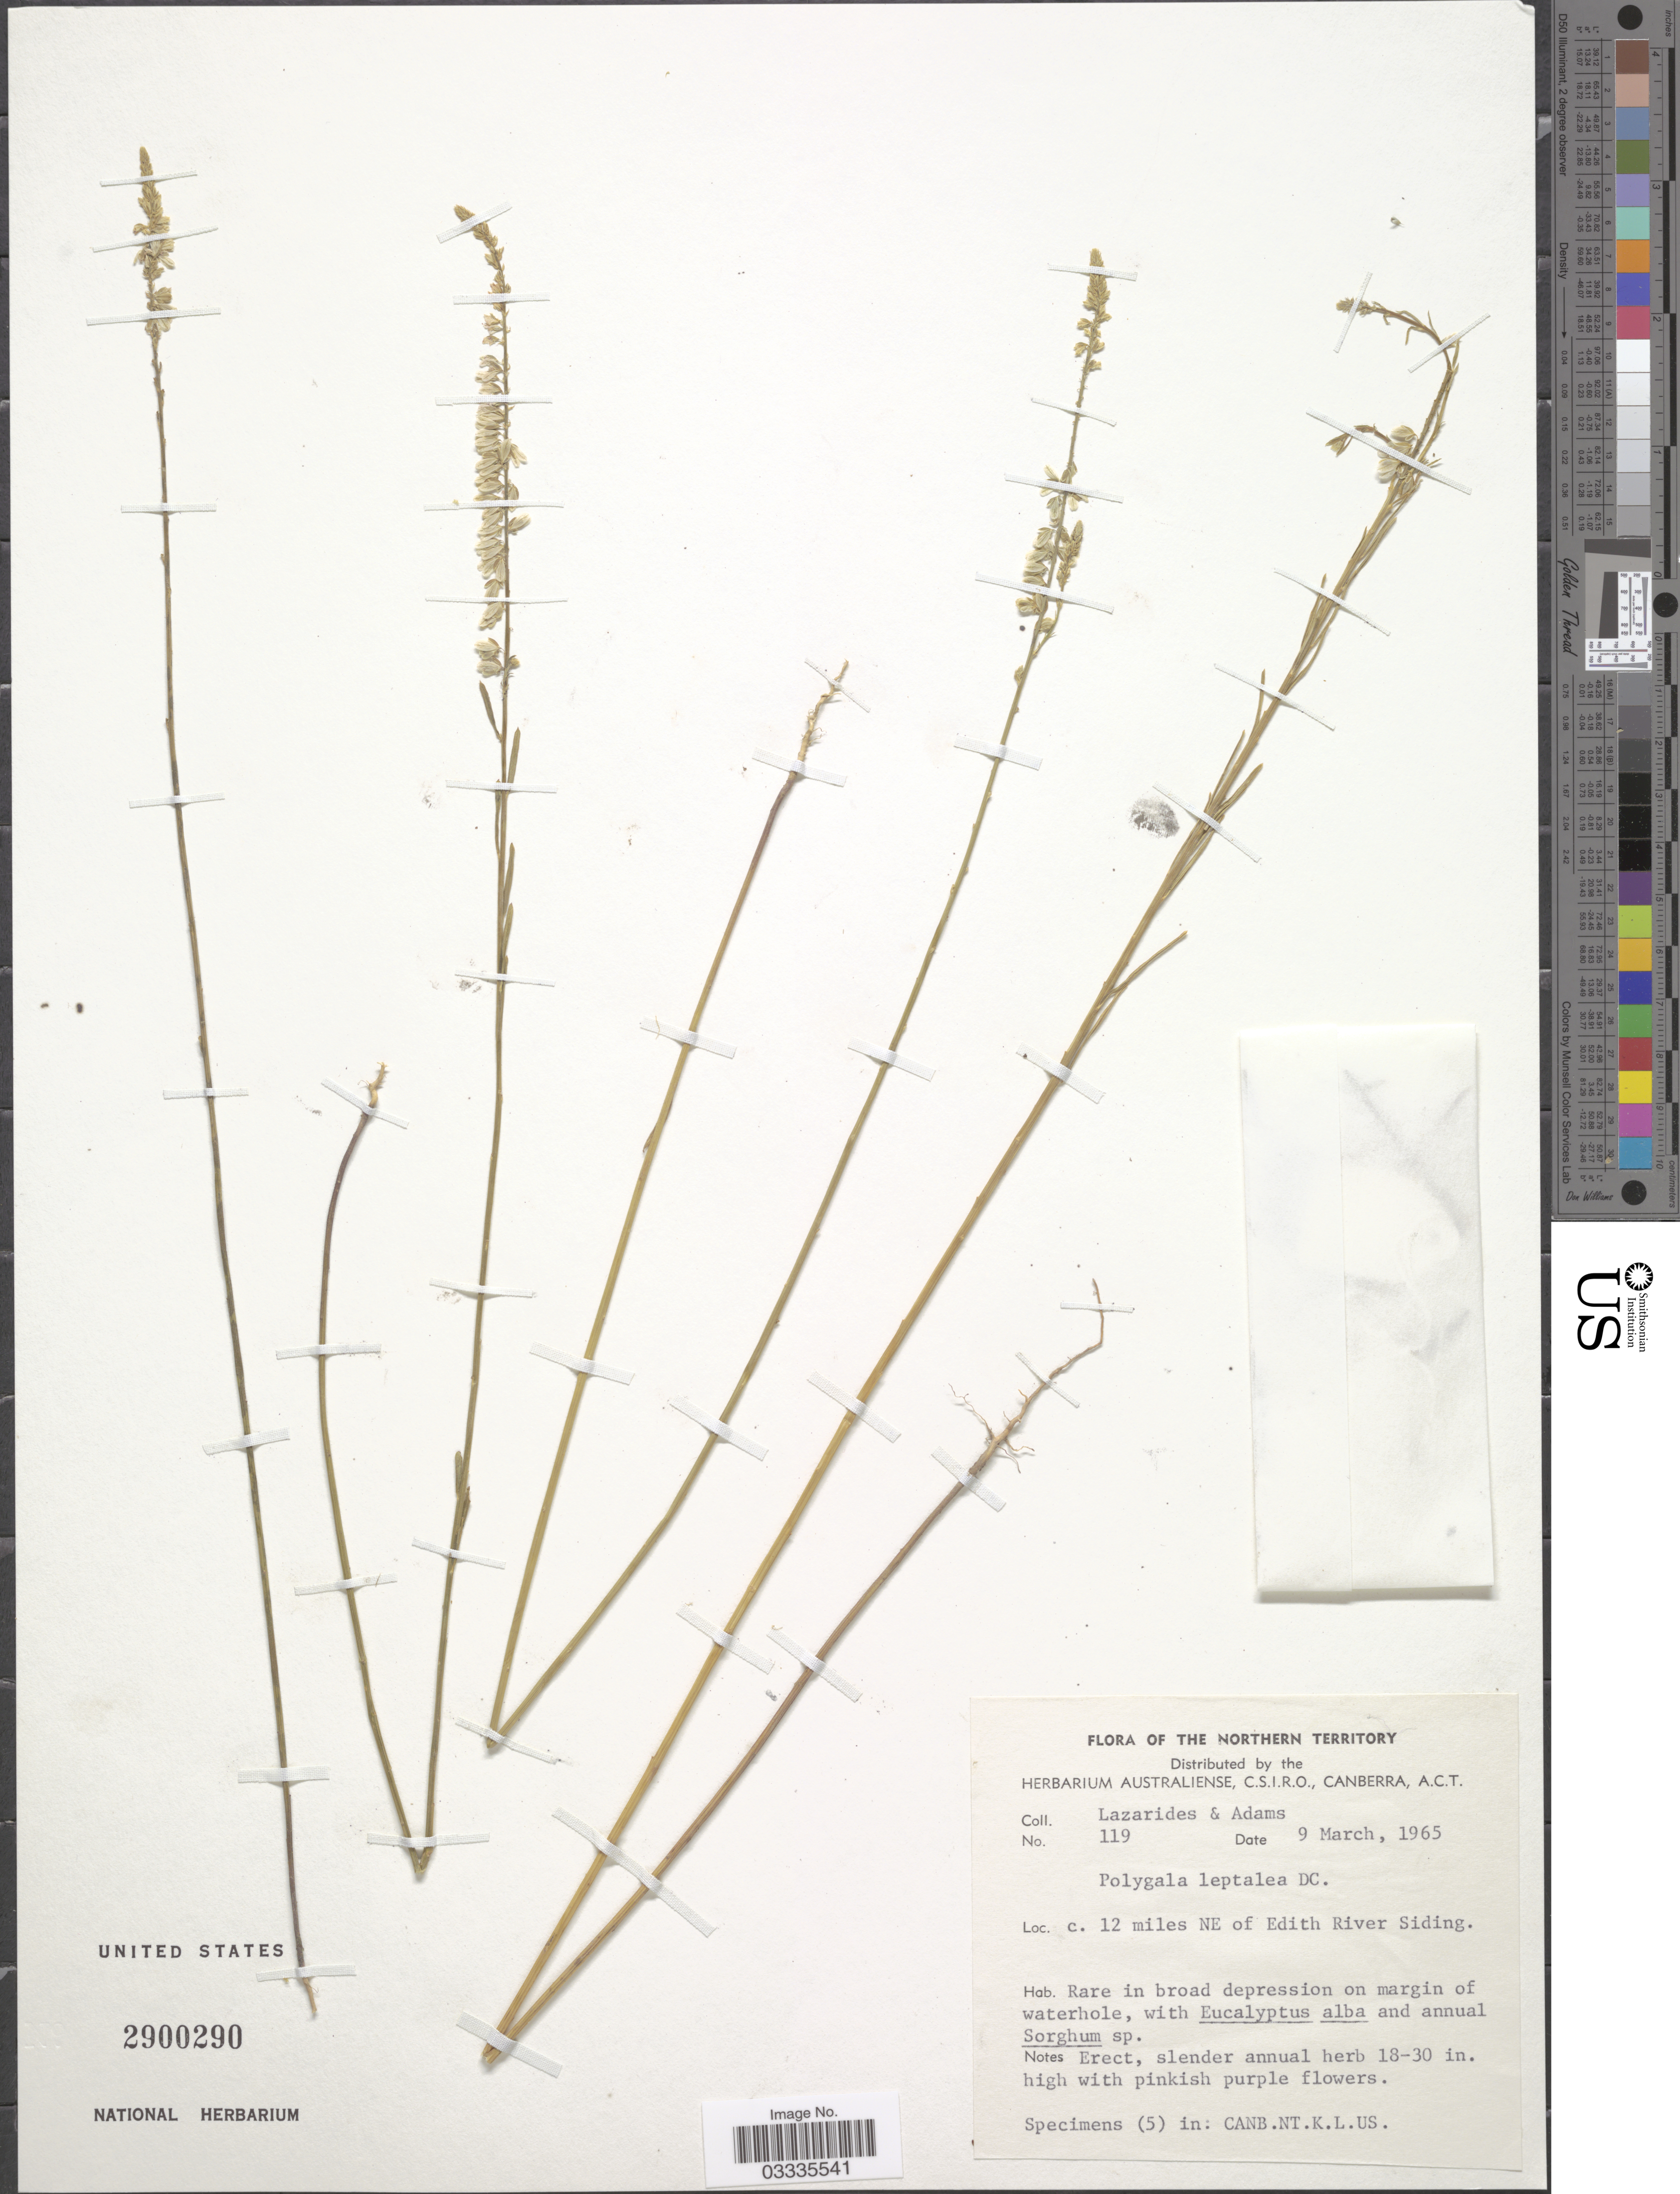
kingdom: Plantae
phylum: Tracheophyta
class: Magnoliopsida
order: Fabales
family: Polygalaceae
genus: Polygala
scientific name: Polygala leptalea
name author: DC.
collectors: M. Lazarides & Adams, --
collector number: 119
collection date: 1965-03-09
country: Australia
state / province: Northern Territory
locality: C. 12 miles NE of Edith River Siding.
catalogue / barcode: US 2900290